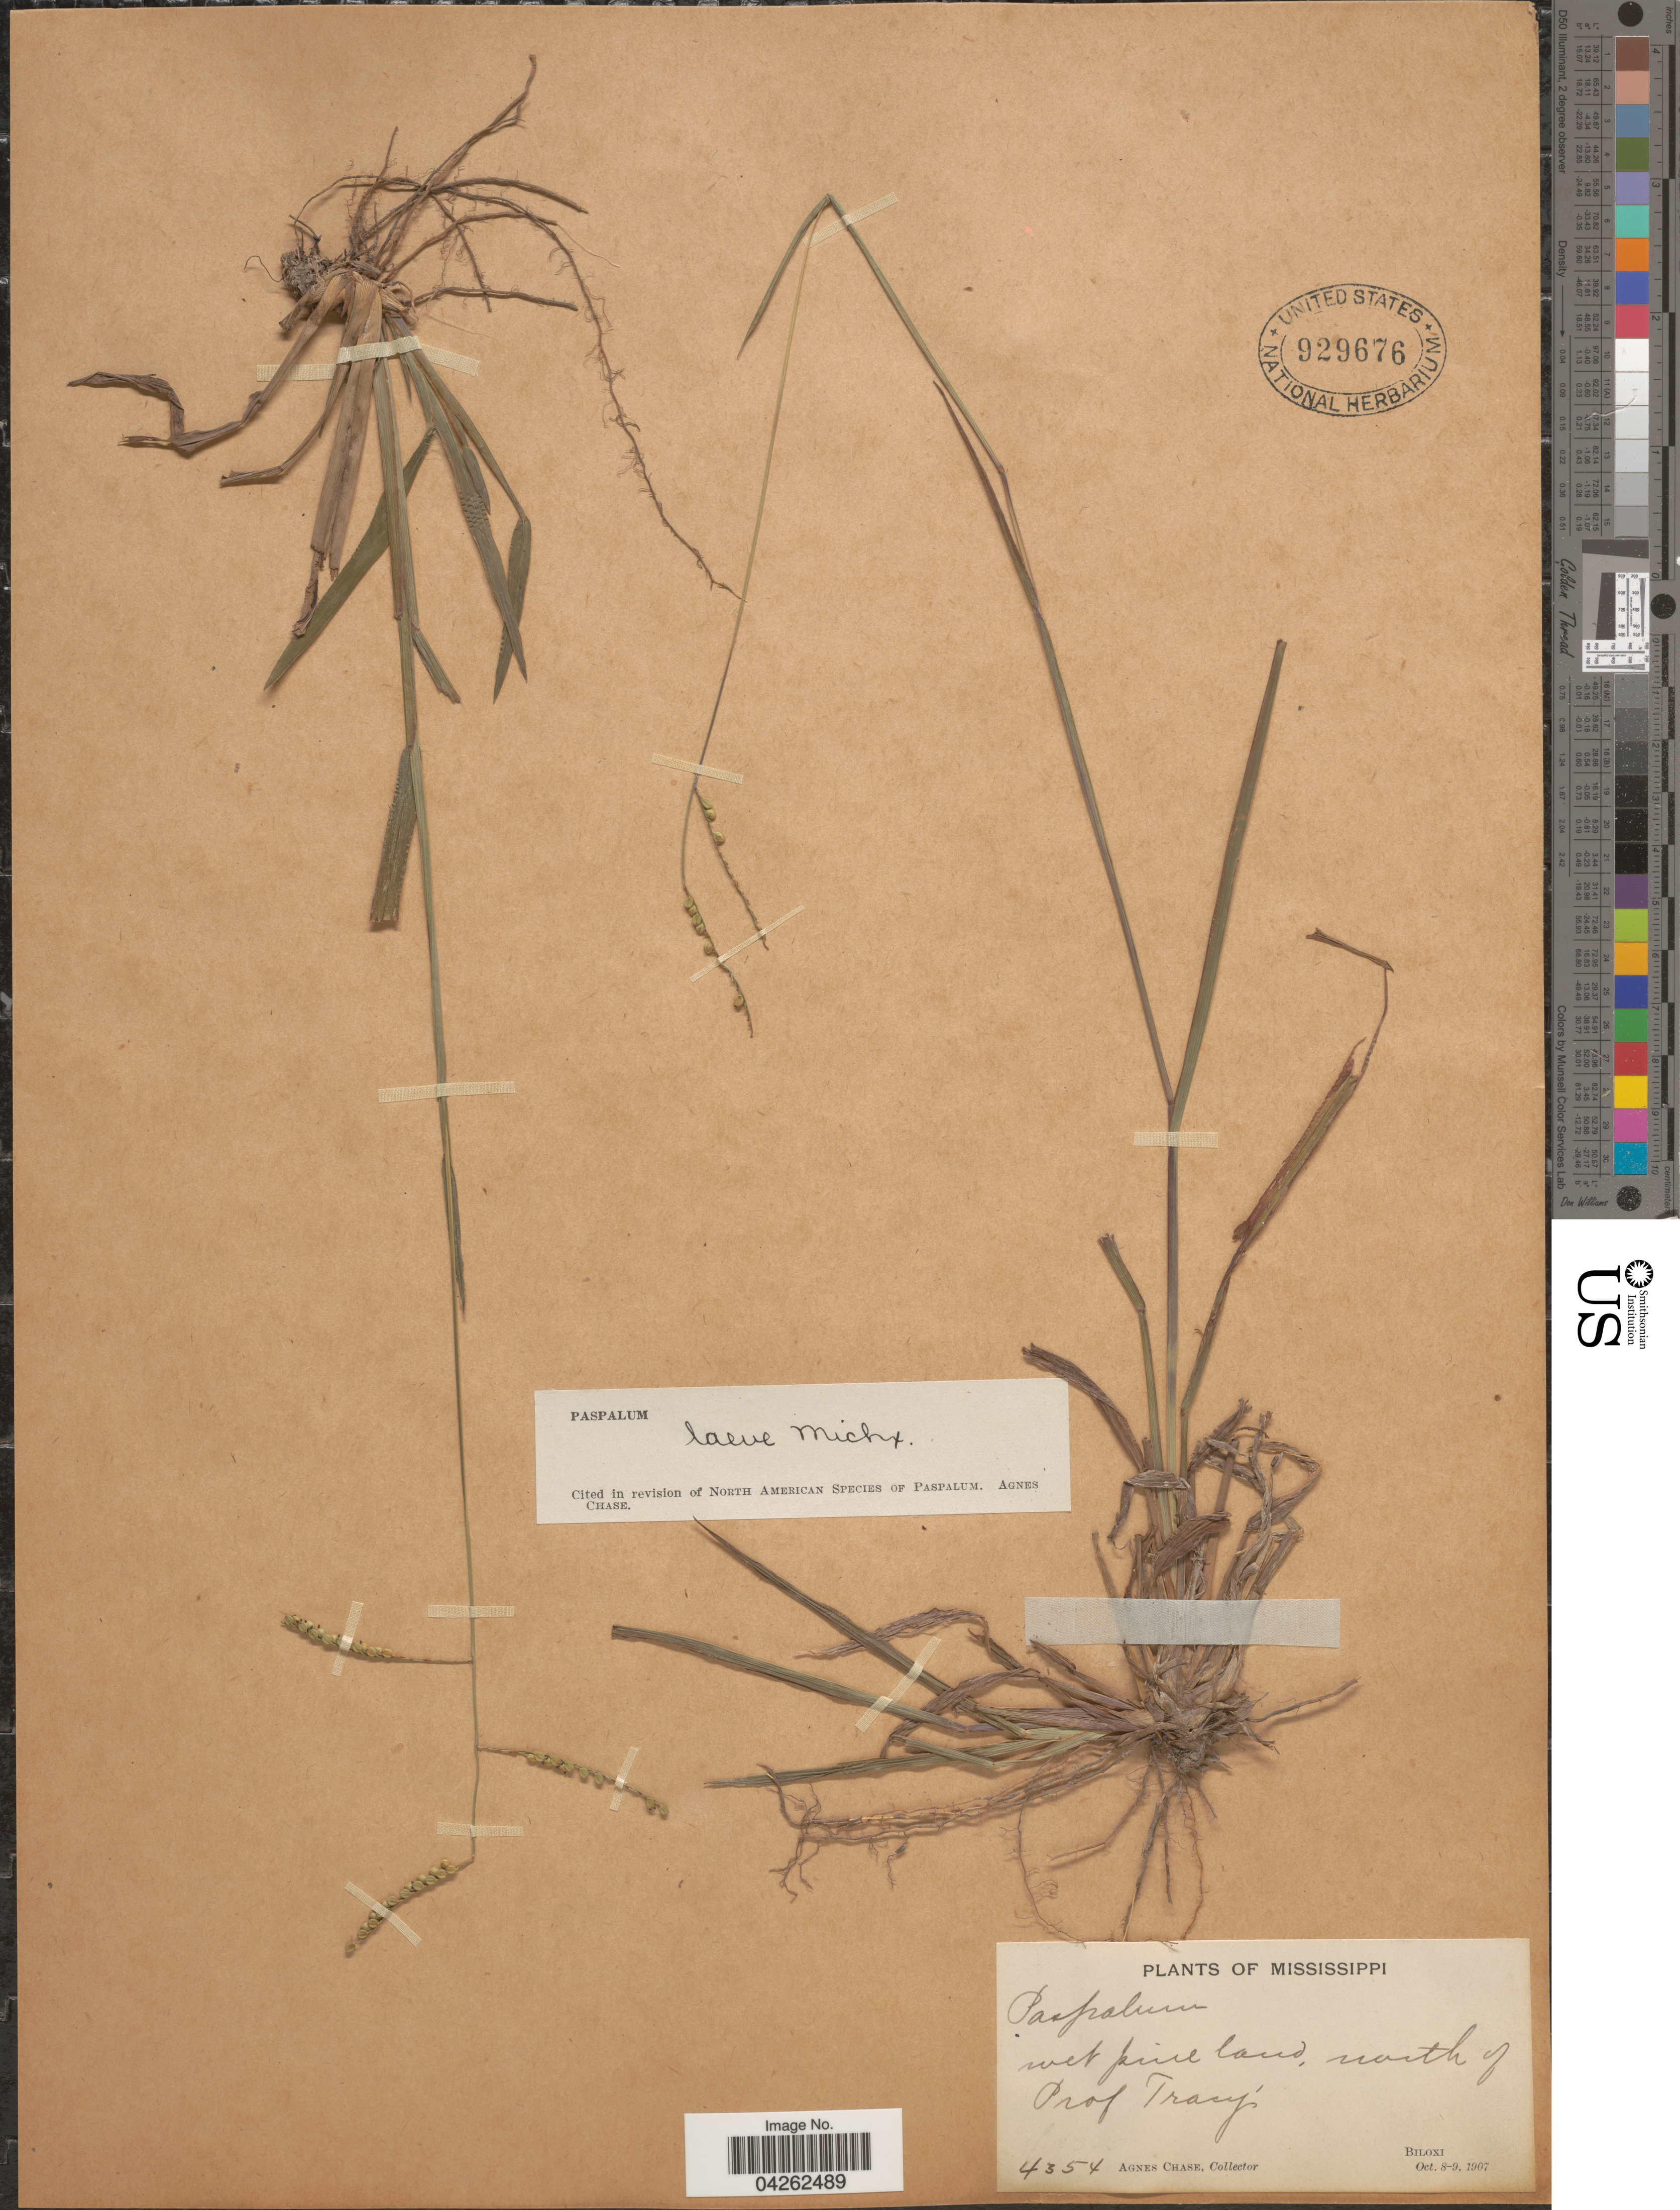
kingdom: Plantae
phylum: Tracheophyta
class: Liliopsida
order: Poales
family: Poaceae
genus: Paspalum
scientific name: Paspalum laeve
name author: Michx.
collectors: A. Chase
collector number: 4354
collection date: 1907-10-08/1907-10-09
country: United States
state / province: Mississippi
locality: Wet pine land, north of Prof Tracy's. Biloxi.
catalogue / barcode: US 929676